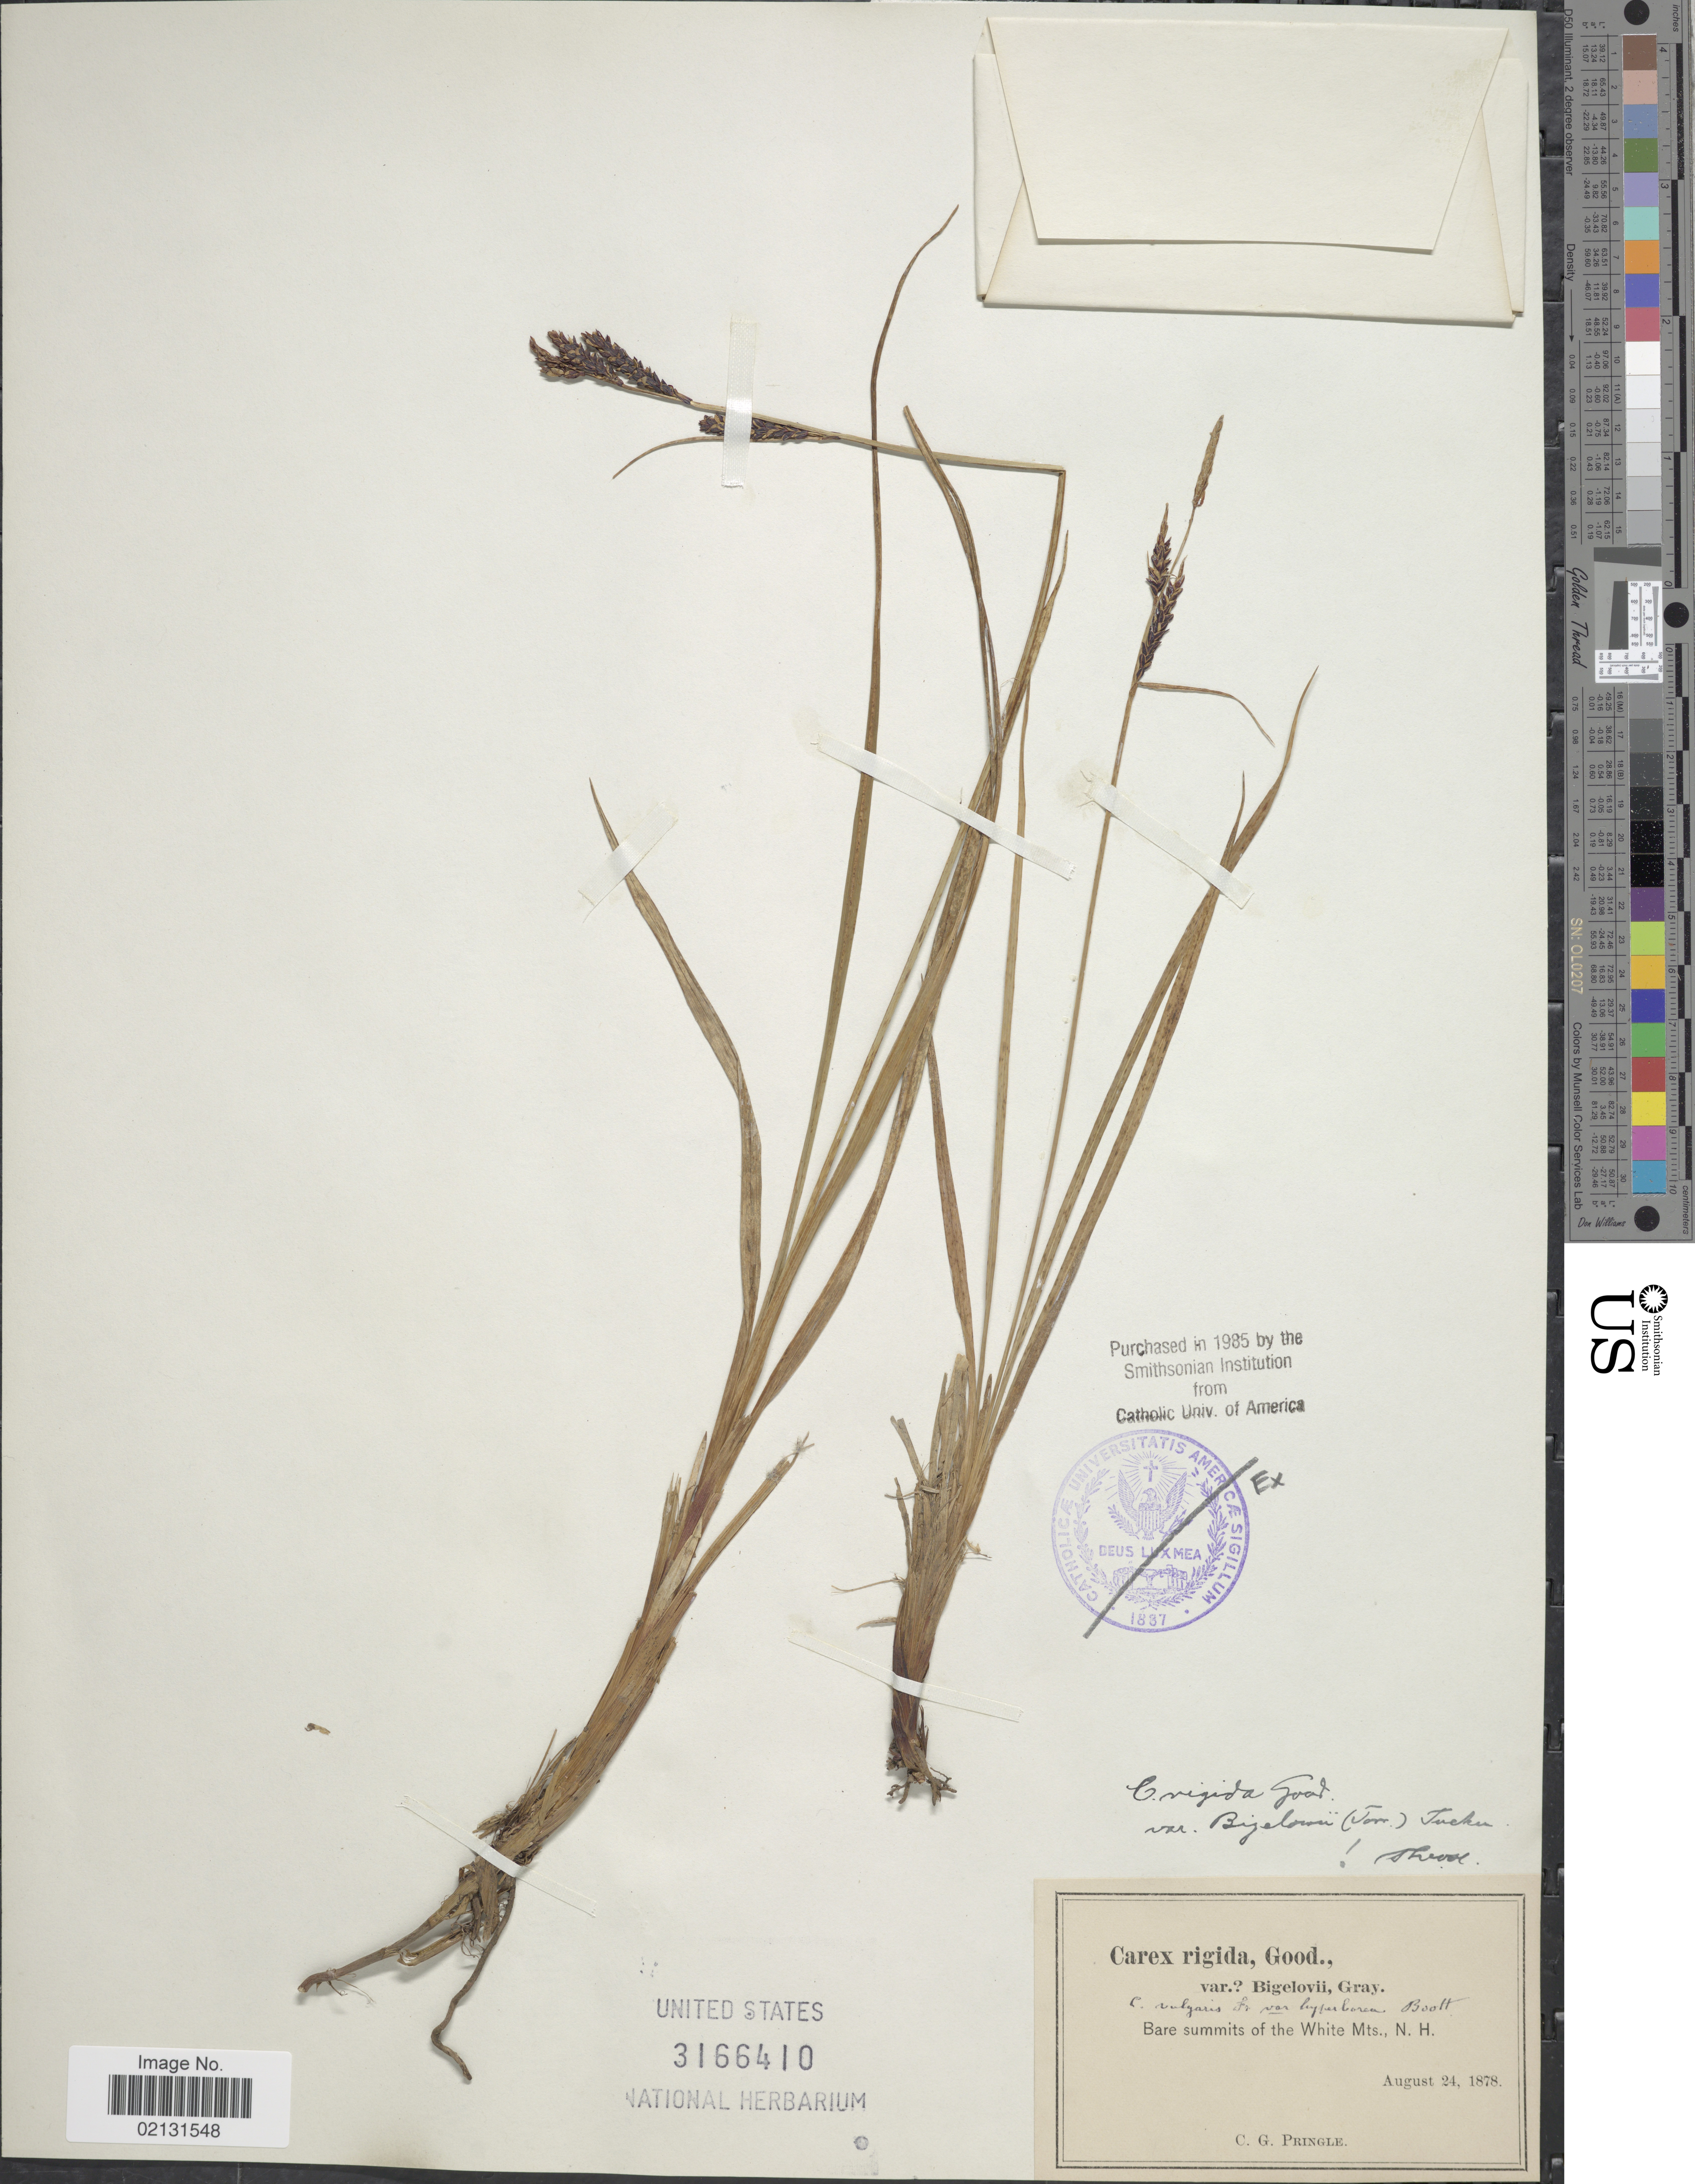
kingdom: Plantae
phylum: Tracheophyta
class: Liliopsida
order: Poales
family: Cyperaceae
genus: Carex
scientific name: Carex bigelowii subsp. bigelowii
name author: Torr. ex Schwein.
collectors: C. G. Pringle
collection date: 1878-08-24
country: United States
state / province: New Hampshire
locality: Bare summits of the White Mts.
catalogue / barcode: US 3166410